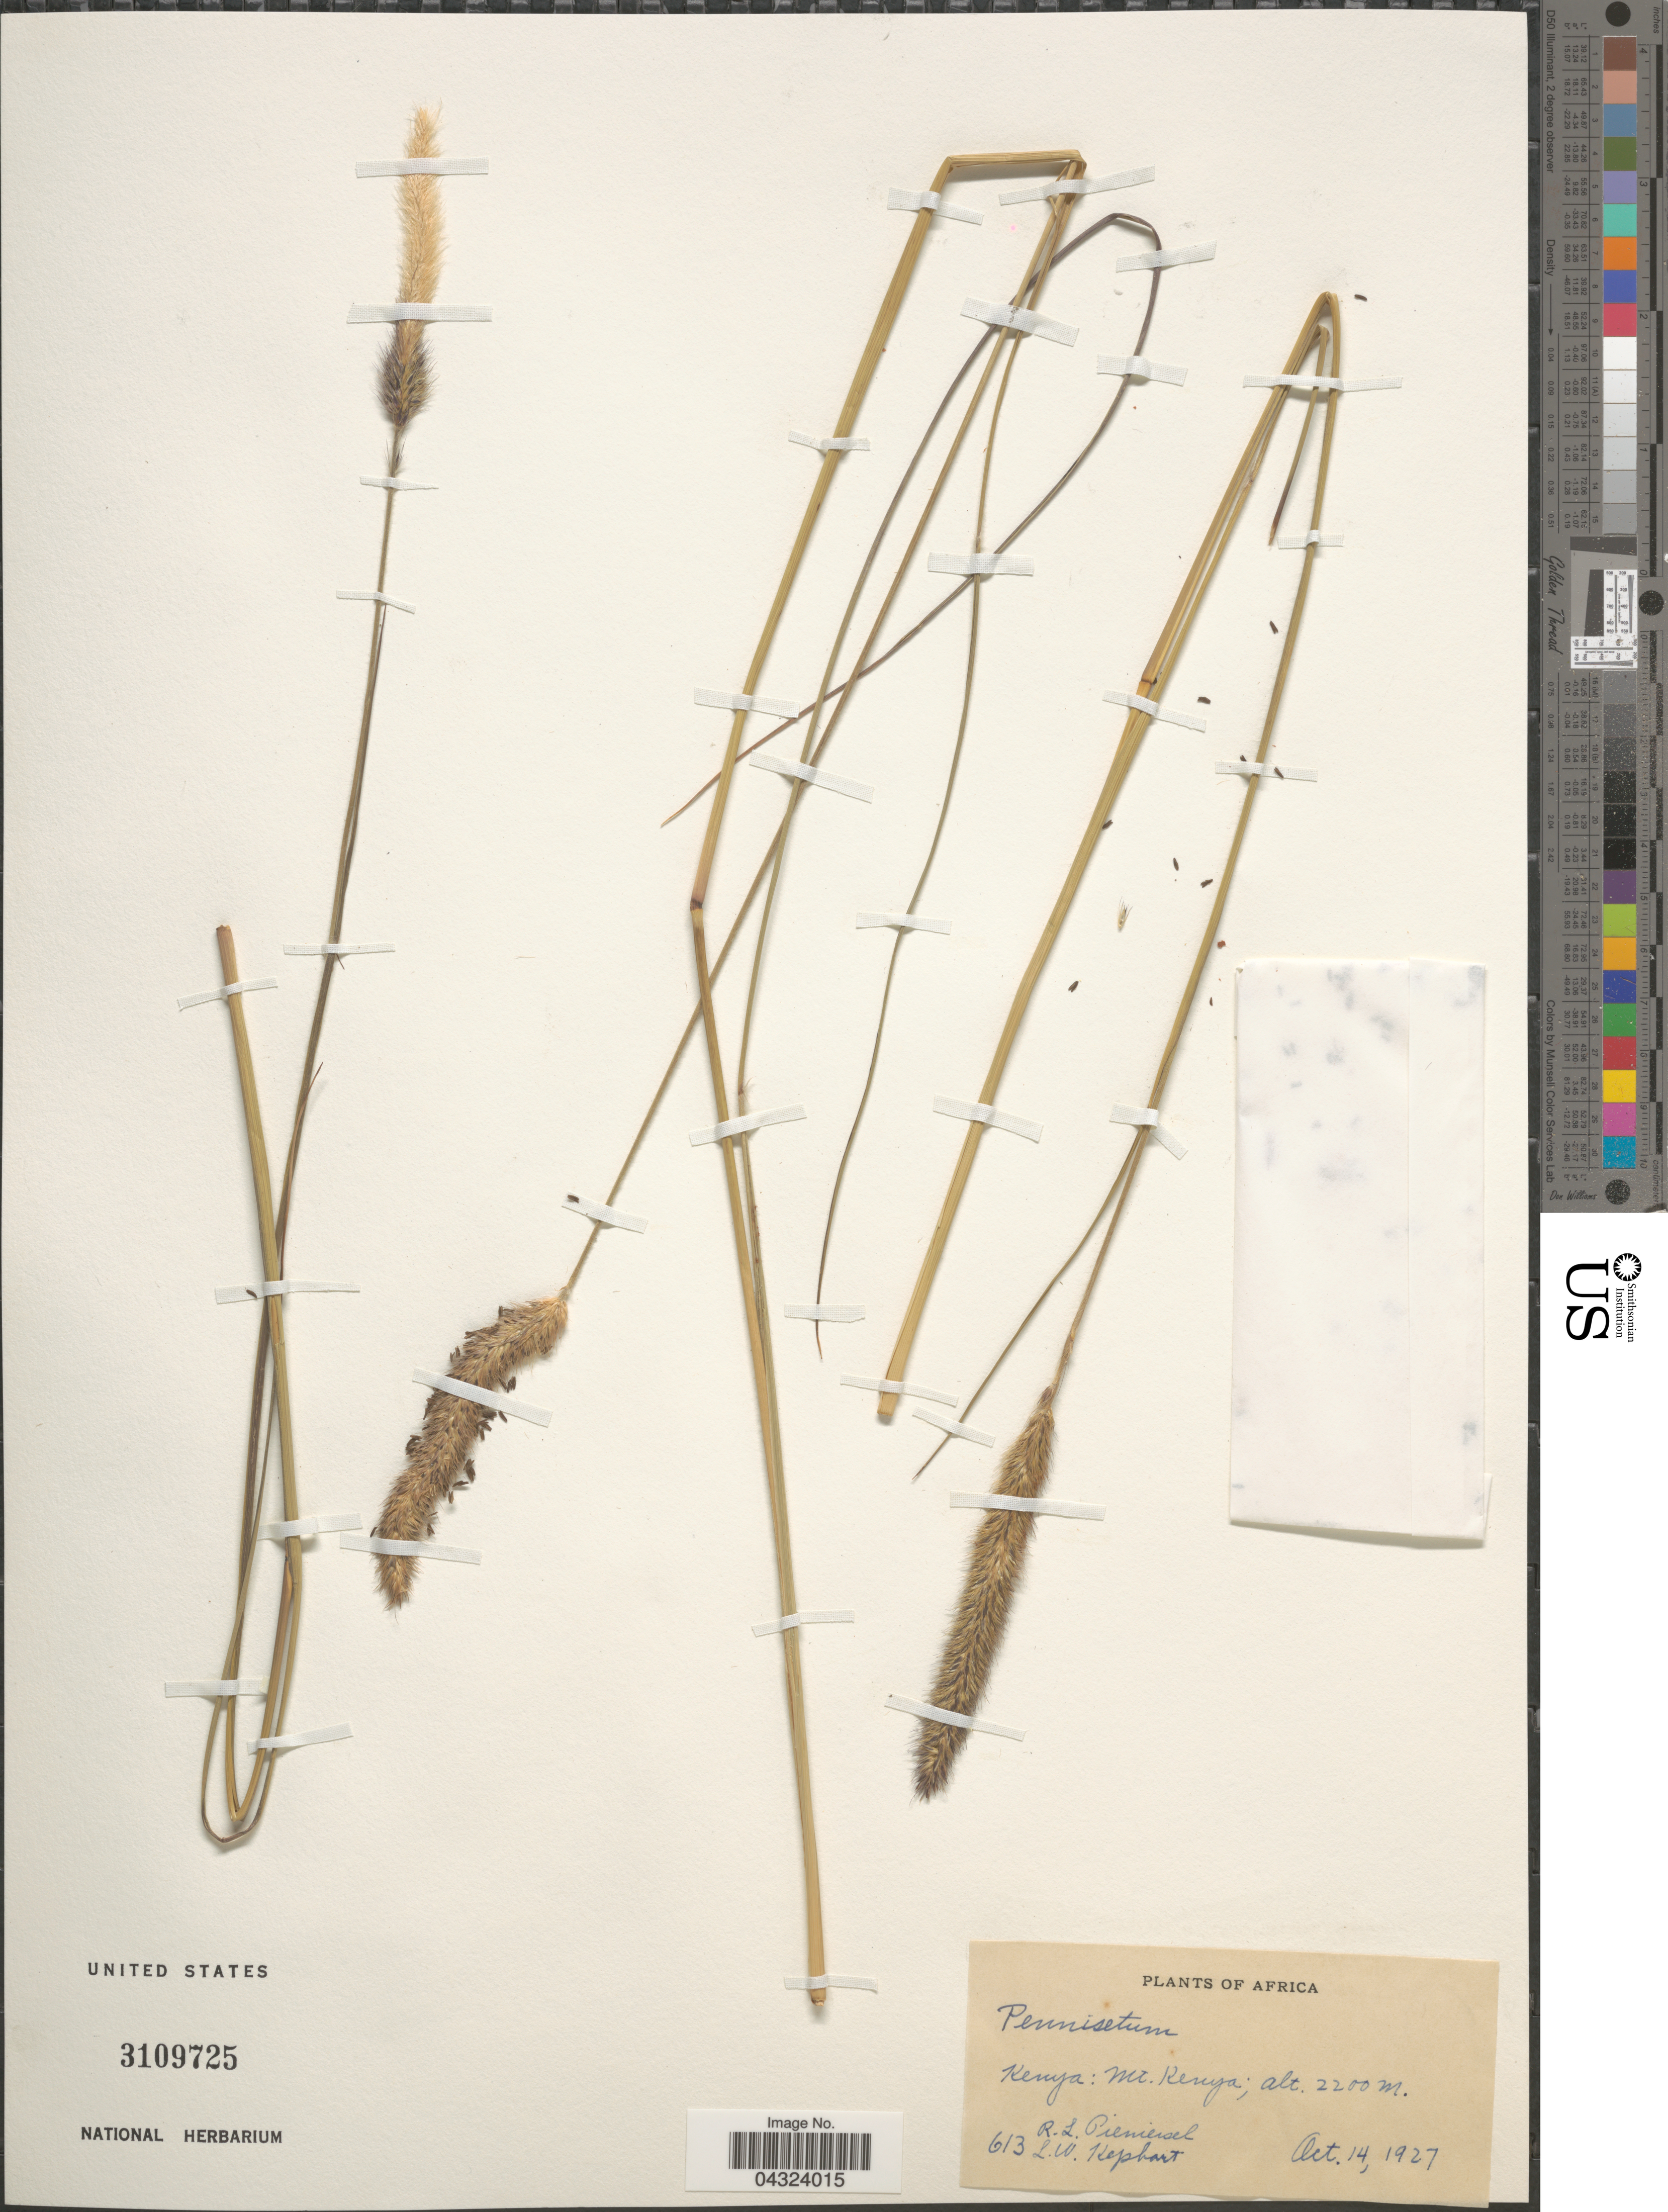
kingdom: Plantae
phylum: Tracheophyta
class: Liliopsida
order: Poales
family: Poaceae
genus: Cenchrus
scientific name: Cenchrus sp.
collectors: R. L. Piemeisel & L. W. Kephart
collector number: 613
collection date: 1927-10-14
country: Kenya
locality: Mt. Kenya.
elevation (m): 2200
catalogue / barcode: US 3109725